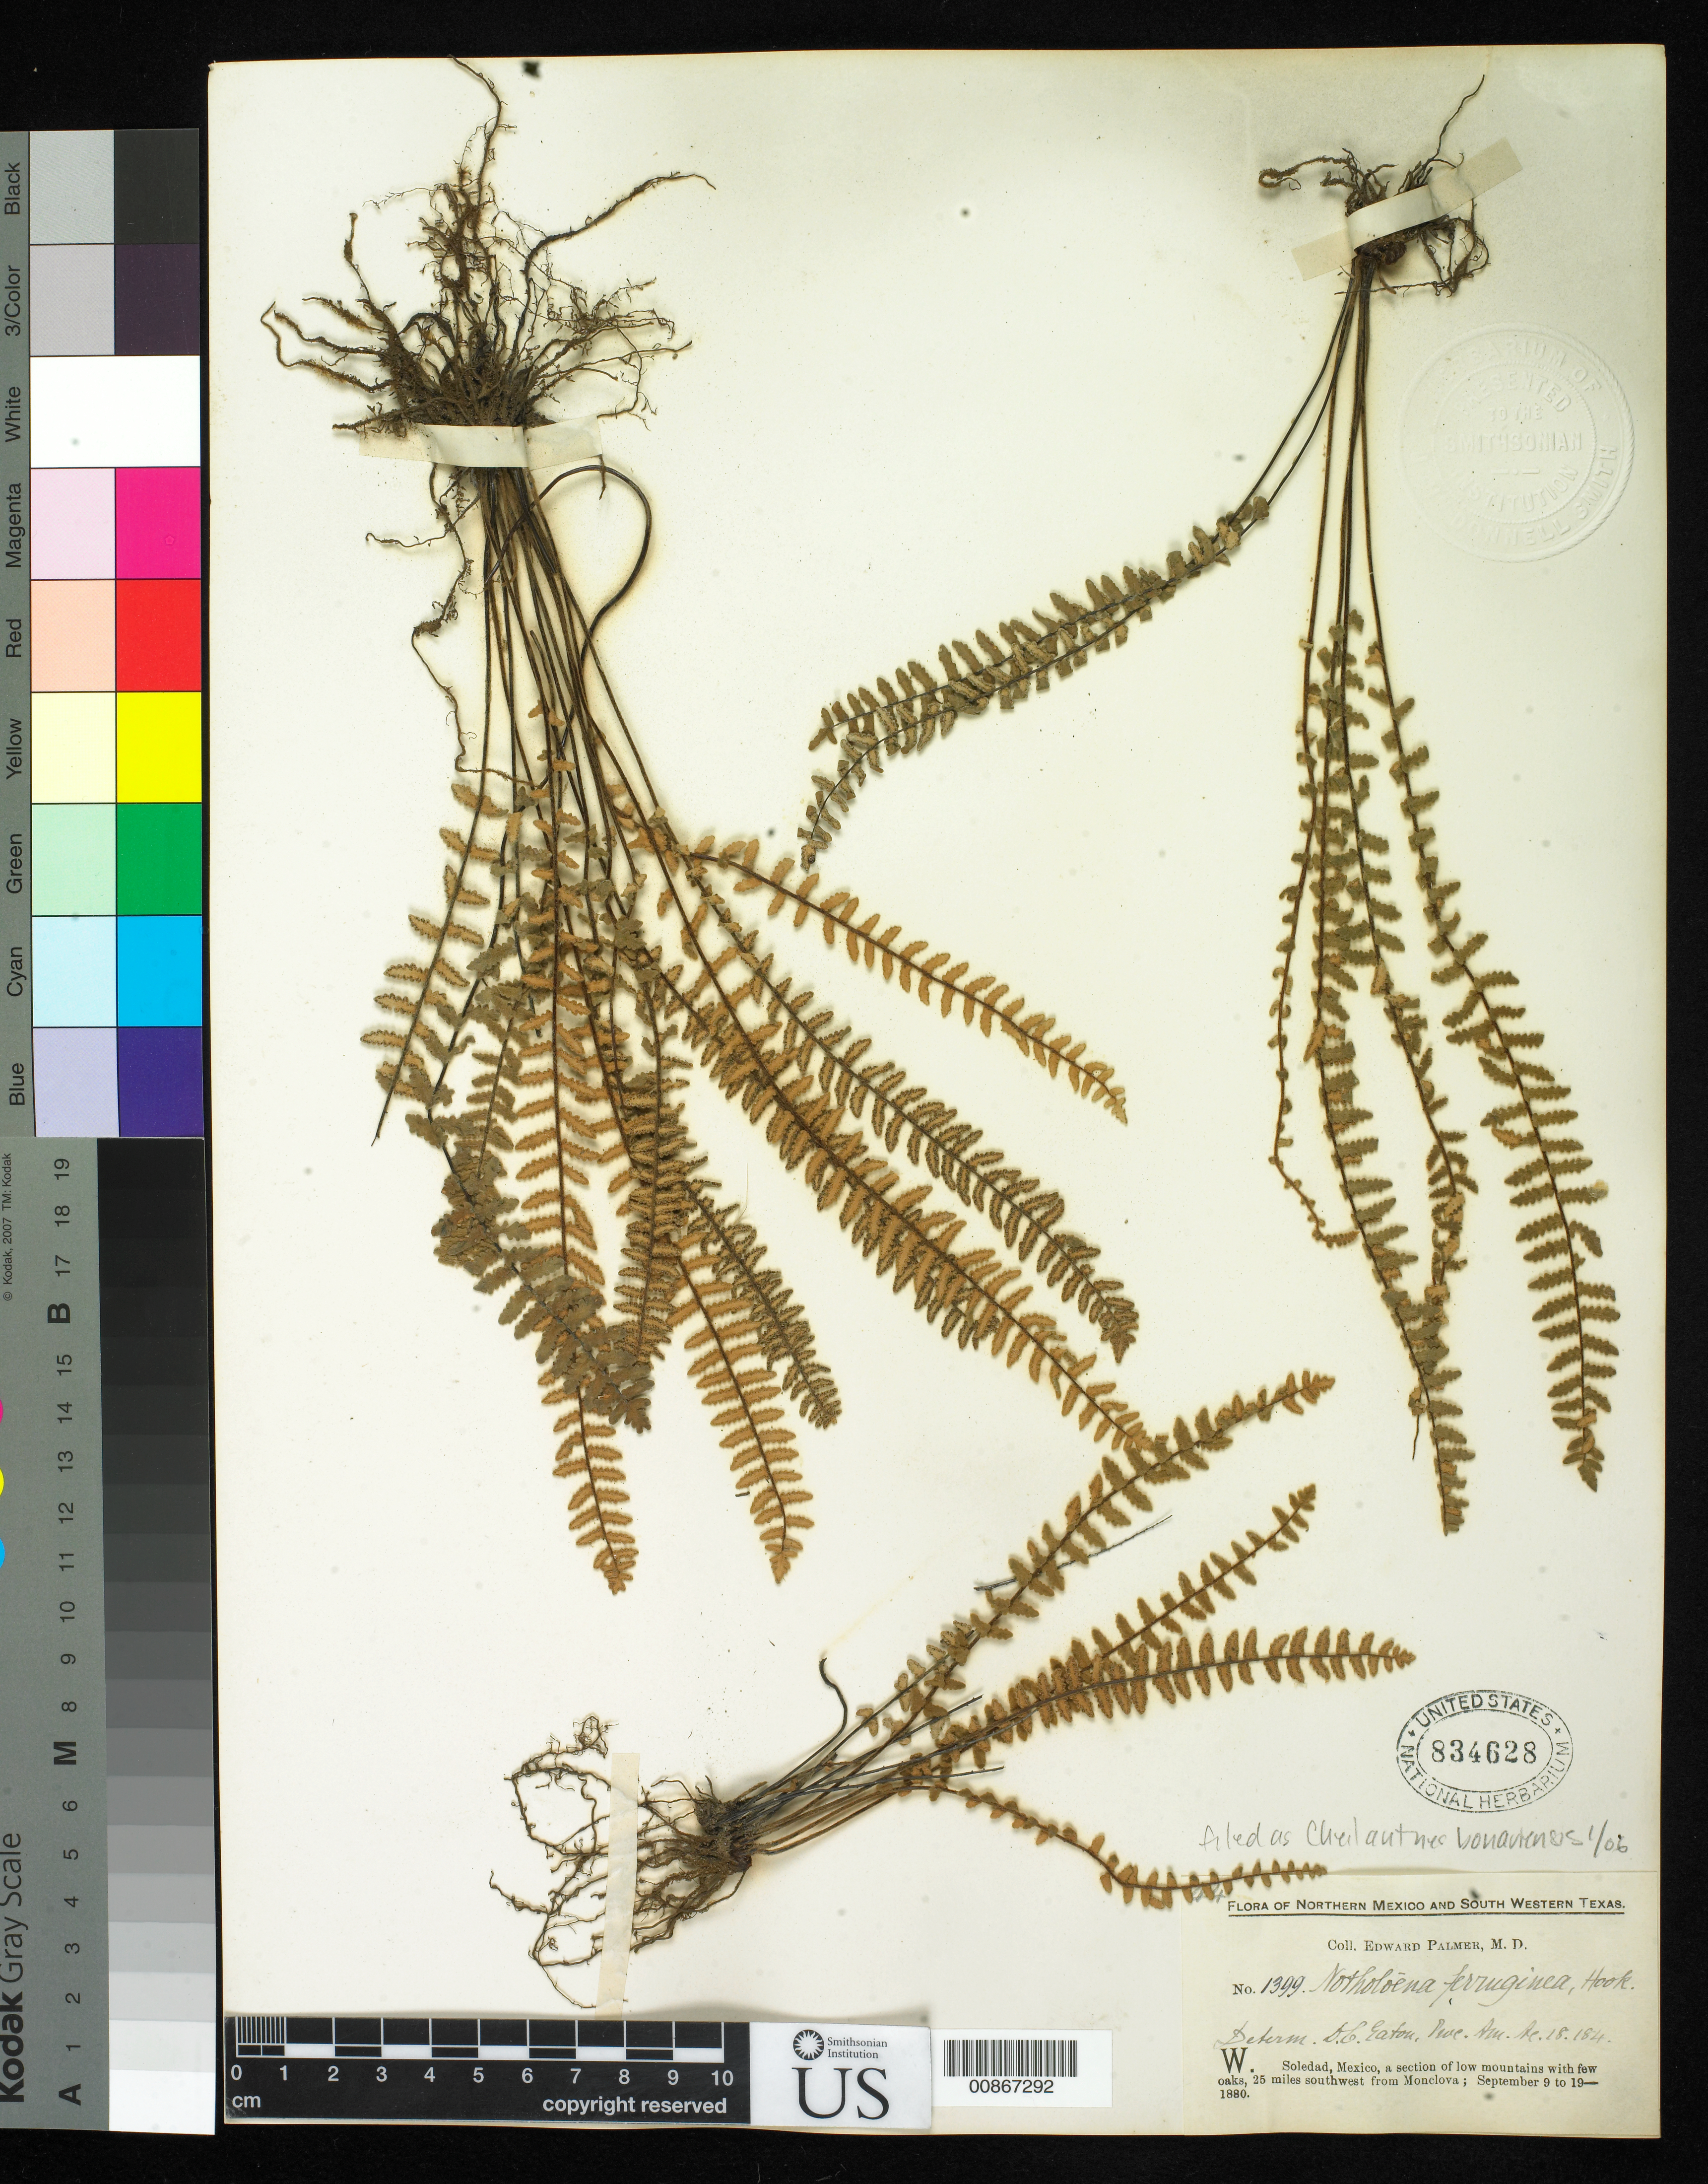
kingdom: Plantae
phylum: Tracheophyta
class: Polypodiopsida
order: Polypodiales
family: Pteridaceae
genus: Myriopteris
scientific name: Myriopteris aurea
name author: (Poir.) Grusz & Windham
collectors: E. Palmer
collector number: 1399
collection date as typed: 09 Sep 1880 to 19 Sep 1880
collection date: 1880-09-09/1880-09-19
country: Mexico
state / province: Coahuila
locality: W. Soledad, 25 miles southwest from Monclova, Coahuila.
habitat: A section of low mountains with few oaks.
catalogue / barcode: US 34628